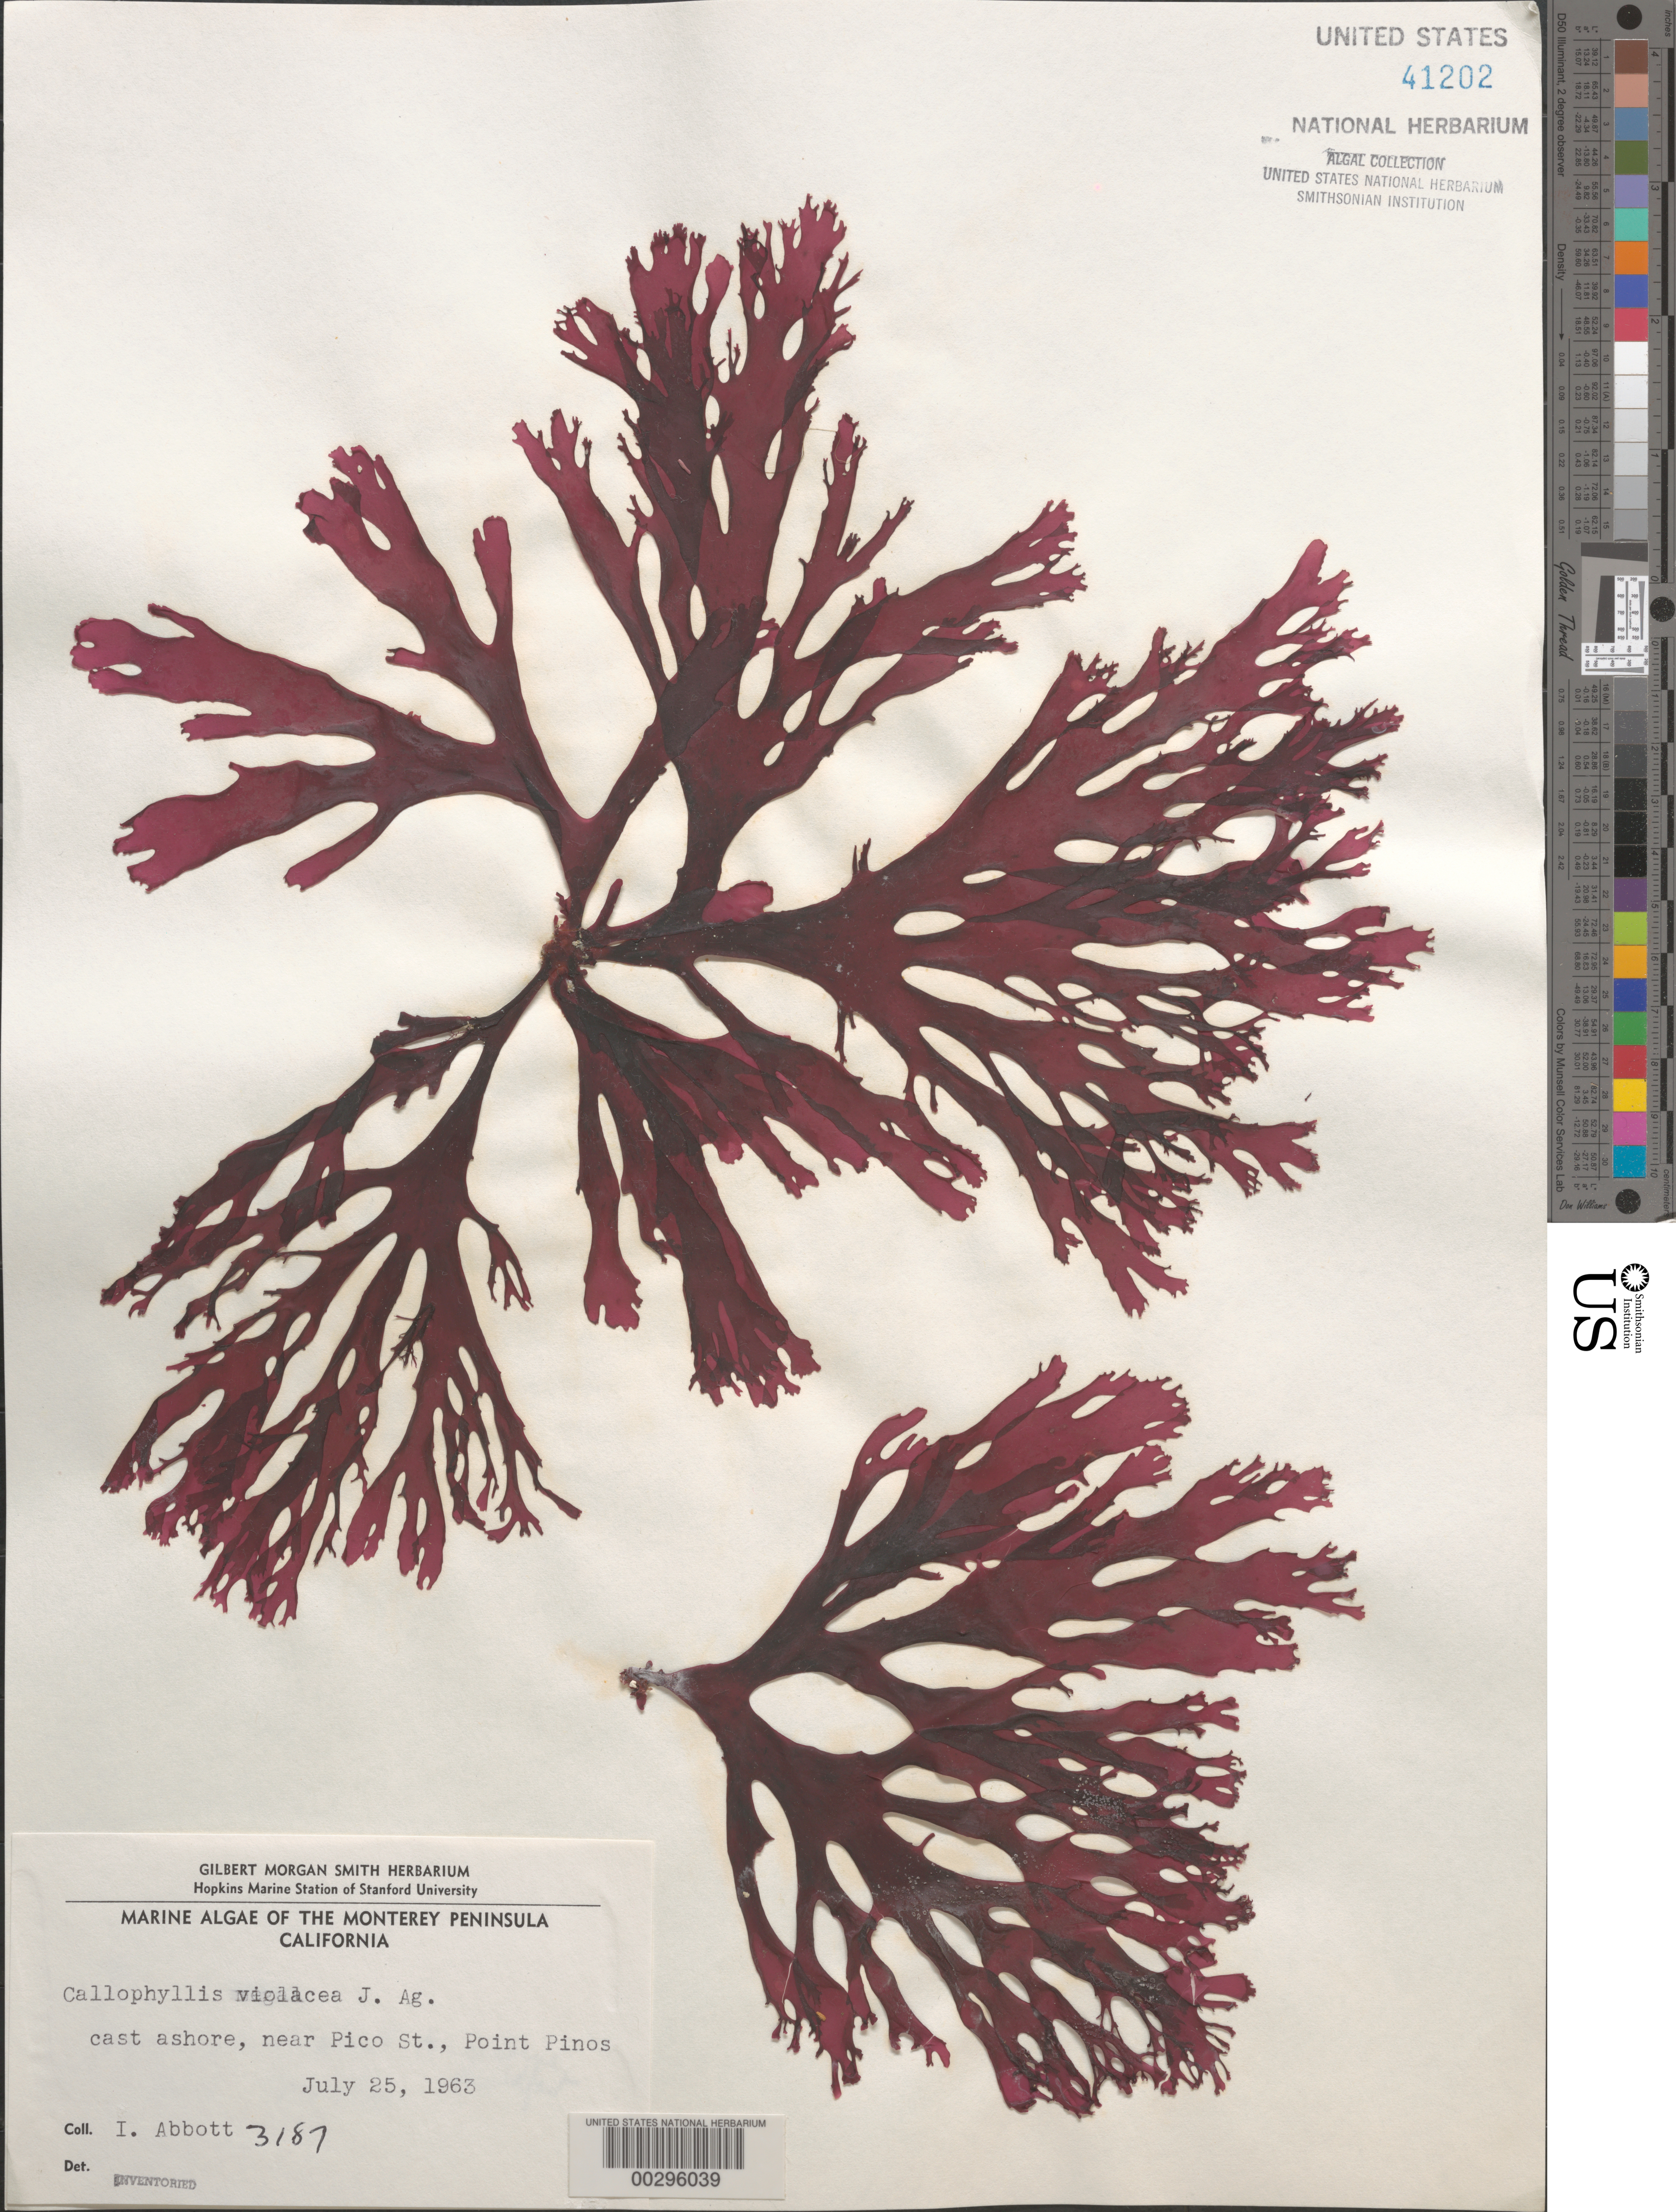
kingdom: Plantae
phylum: Rhodophyta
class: Florideophyceae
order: Gigartinales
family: Kallymeniaceae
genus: Callophyllis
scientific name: Callophyllis violacea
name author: J. Agardh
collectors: I. A. Abbott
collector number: IAA 3187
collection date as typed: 25 Jul 1963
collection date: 1963-07-25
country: United States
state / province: California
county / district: Monterey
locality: Point Pinos, near Pico Street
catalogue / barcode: US 41202